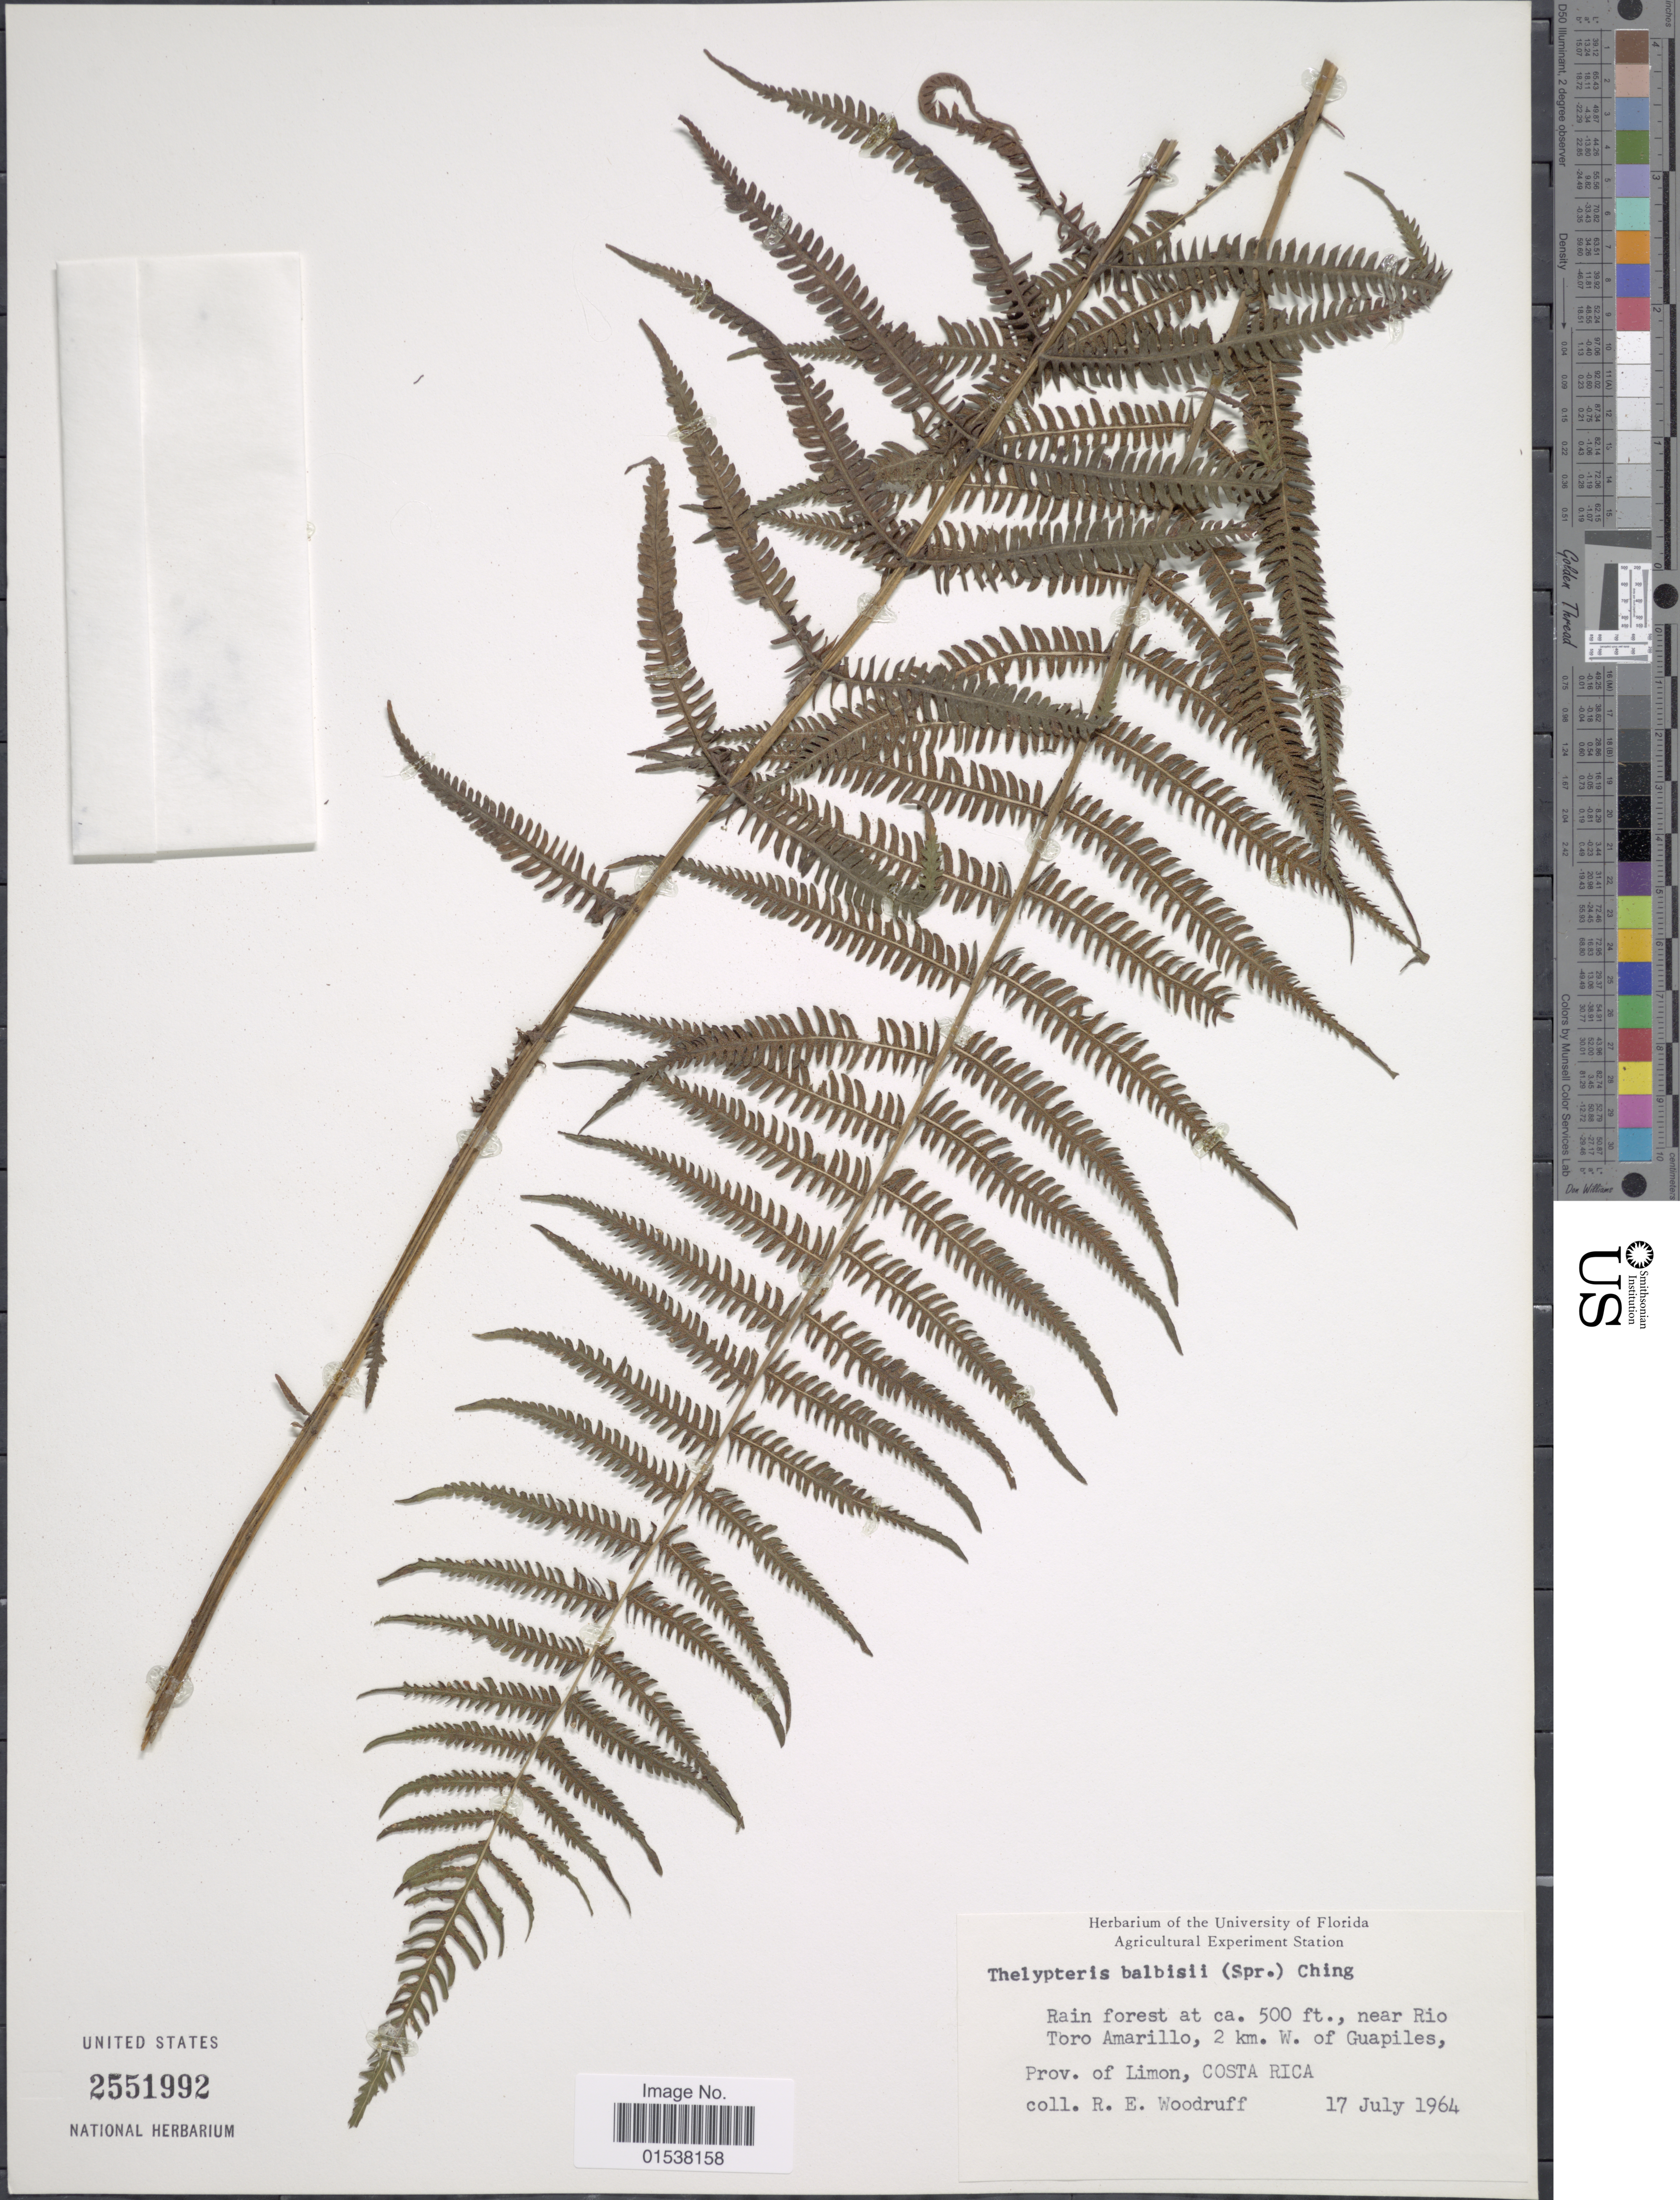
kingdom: Plantae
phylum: Tracheophyta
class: Polypodiopsida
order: Polypodiales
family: Thelypteridaceae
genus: Amauropelta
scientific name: Amauropelta balbisii (Spreng.) comb. nov., ined. 2015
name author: (Spreng.)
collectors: R. Woodruff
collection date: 1964-07-17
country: Costa Rica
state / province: Limón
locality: Rain forest, near Rio Toro Amarillo, 2 km. W. of Guapiles, prov. of Limon, Costa Rica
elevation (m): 152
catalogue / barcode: US 2551992